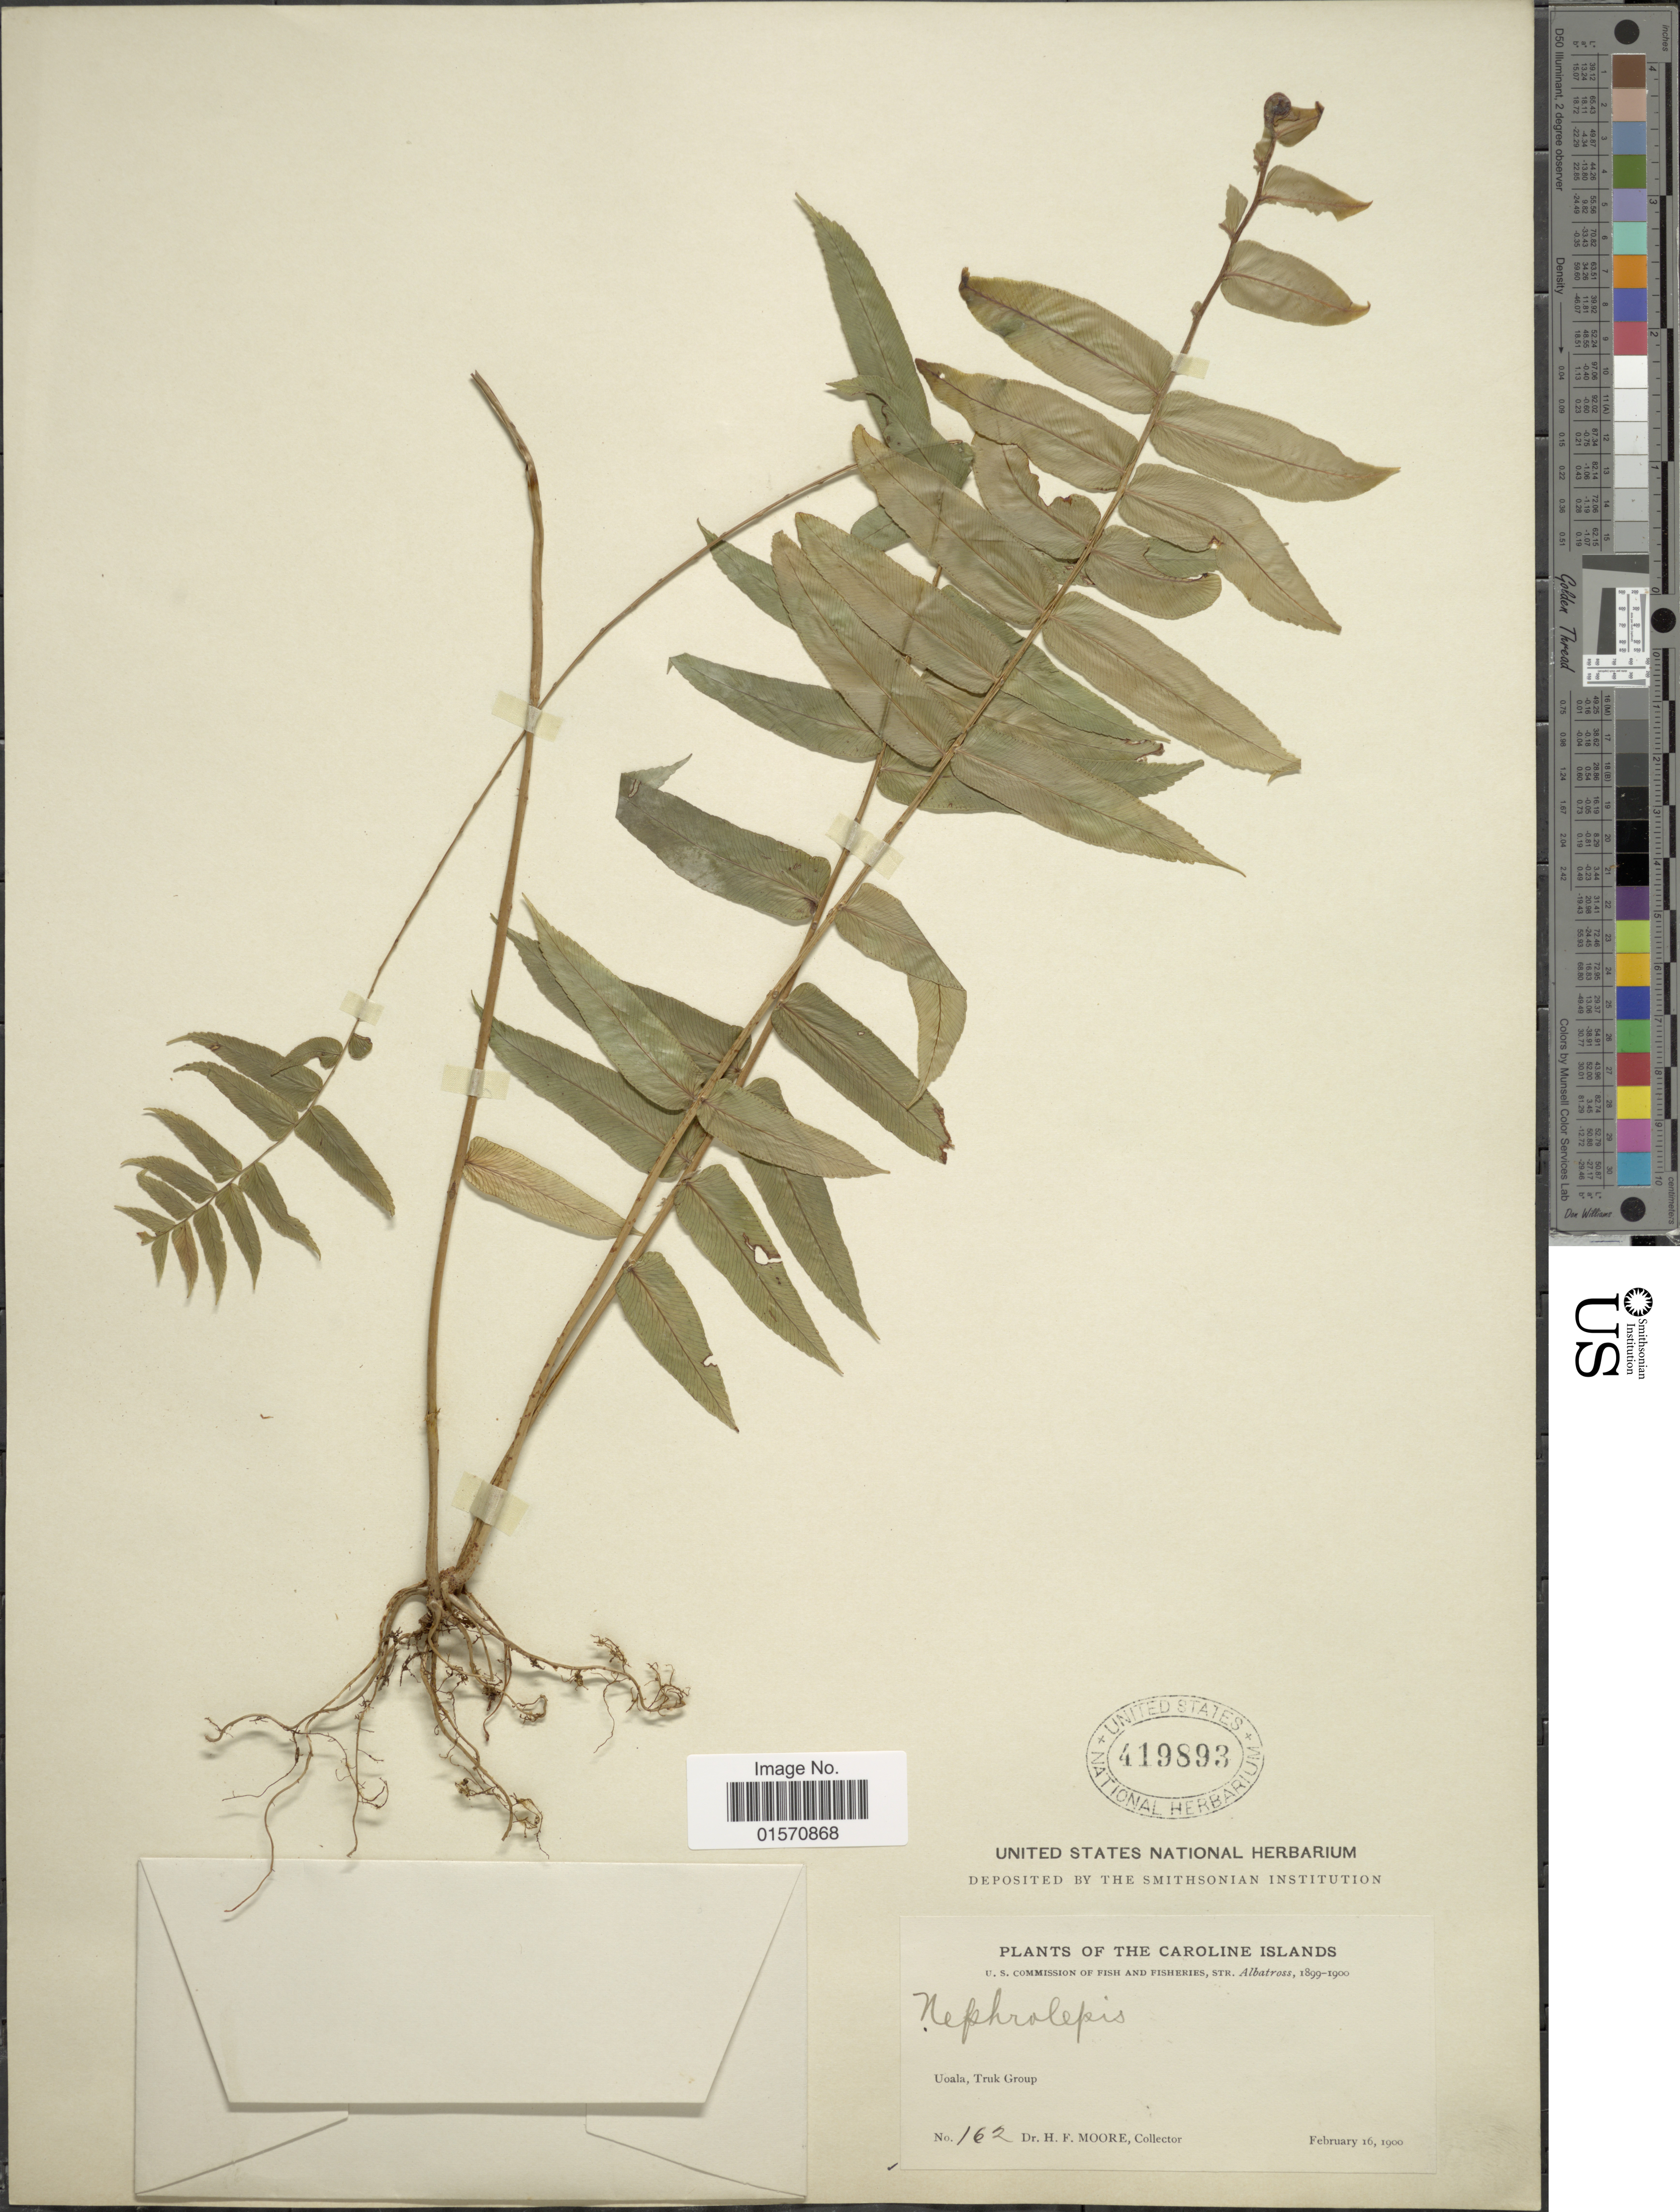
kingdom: Plantae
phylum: Tracheophyta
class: Polypodiopsida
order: Polypodiales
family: Nephrolepidaceae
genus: Nephrolepis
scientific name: Nephrolepis biserrata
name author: (Sw.) Schott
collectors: H. F. Moore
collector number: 162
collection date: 1900-02-16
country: Micronesia, Federated States of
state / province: Truk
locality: Caroline Islands. Uoala, Truk Group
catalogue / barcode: US 419893